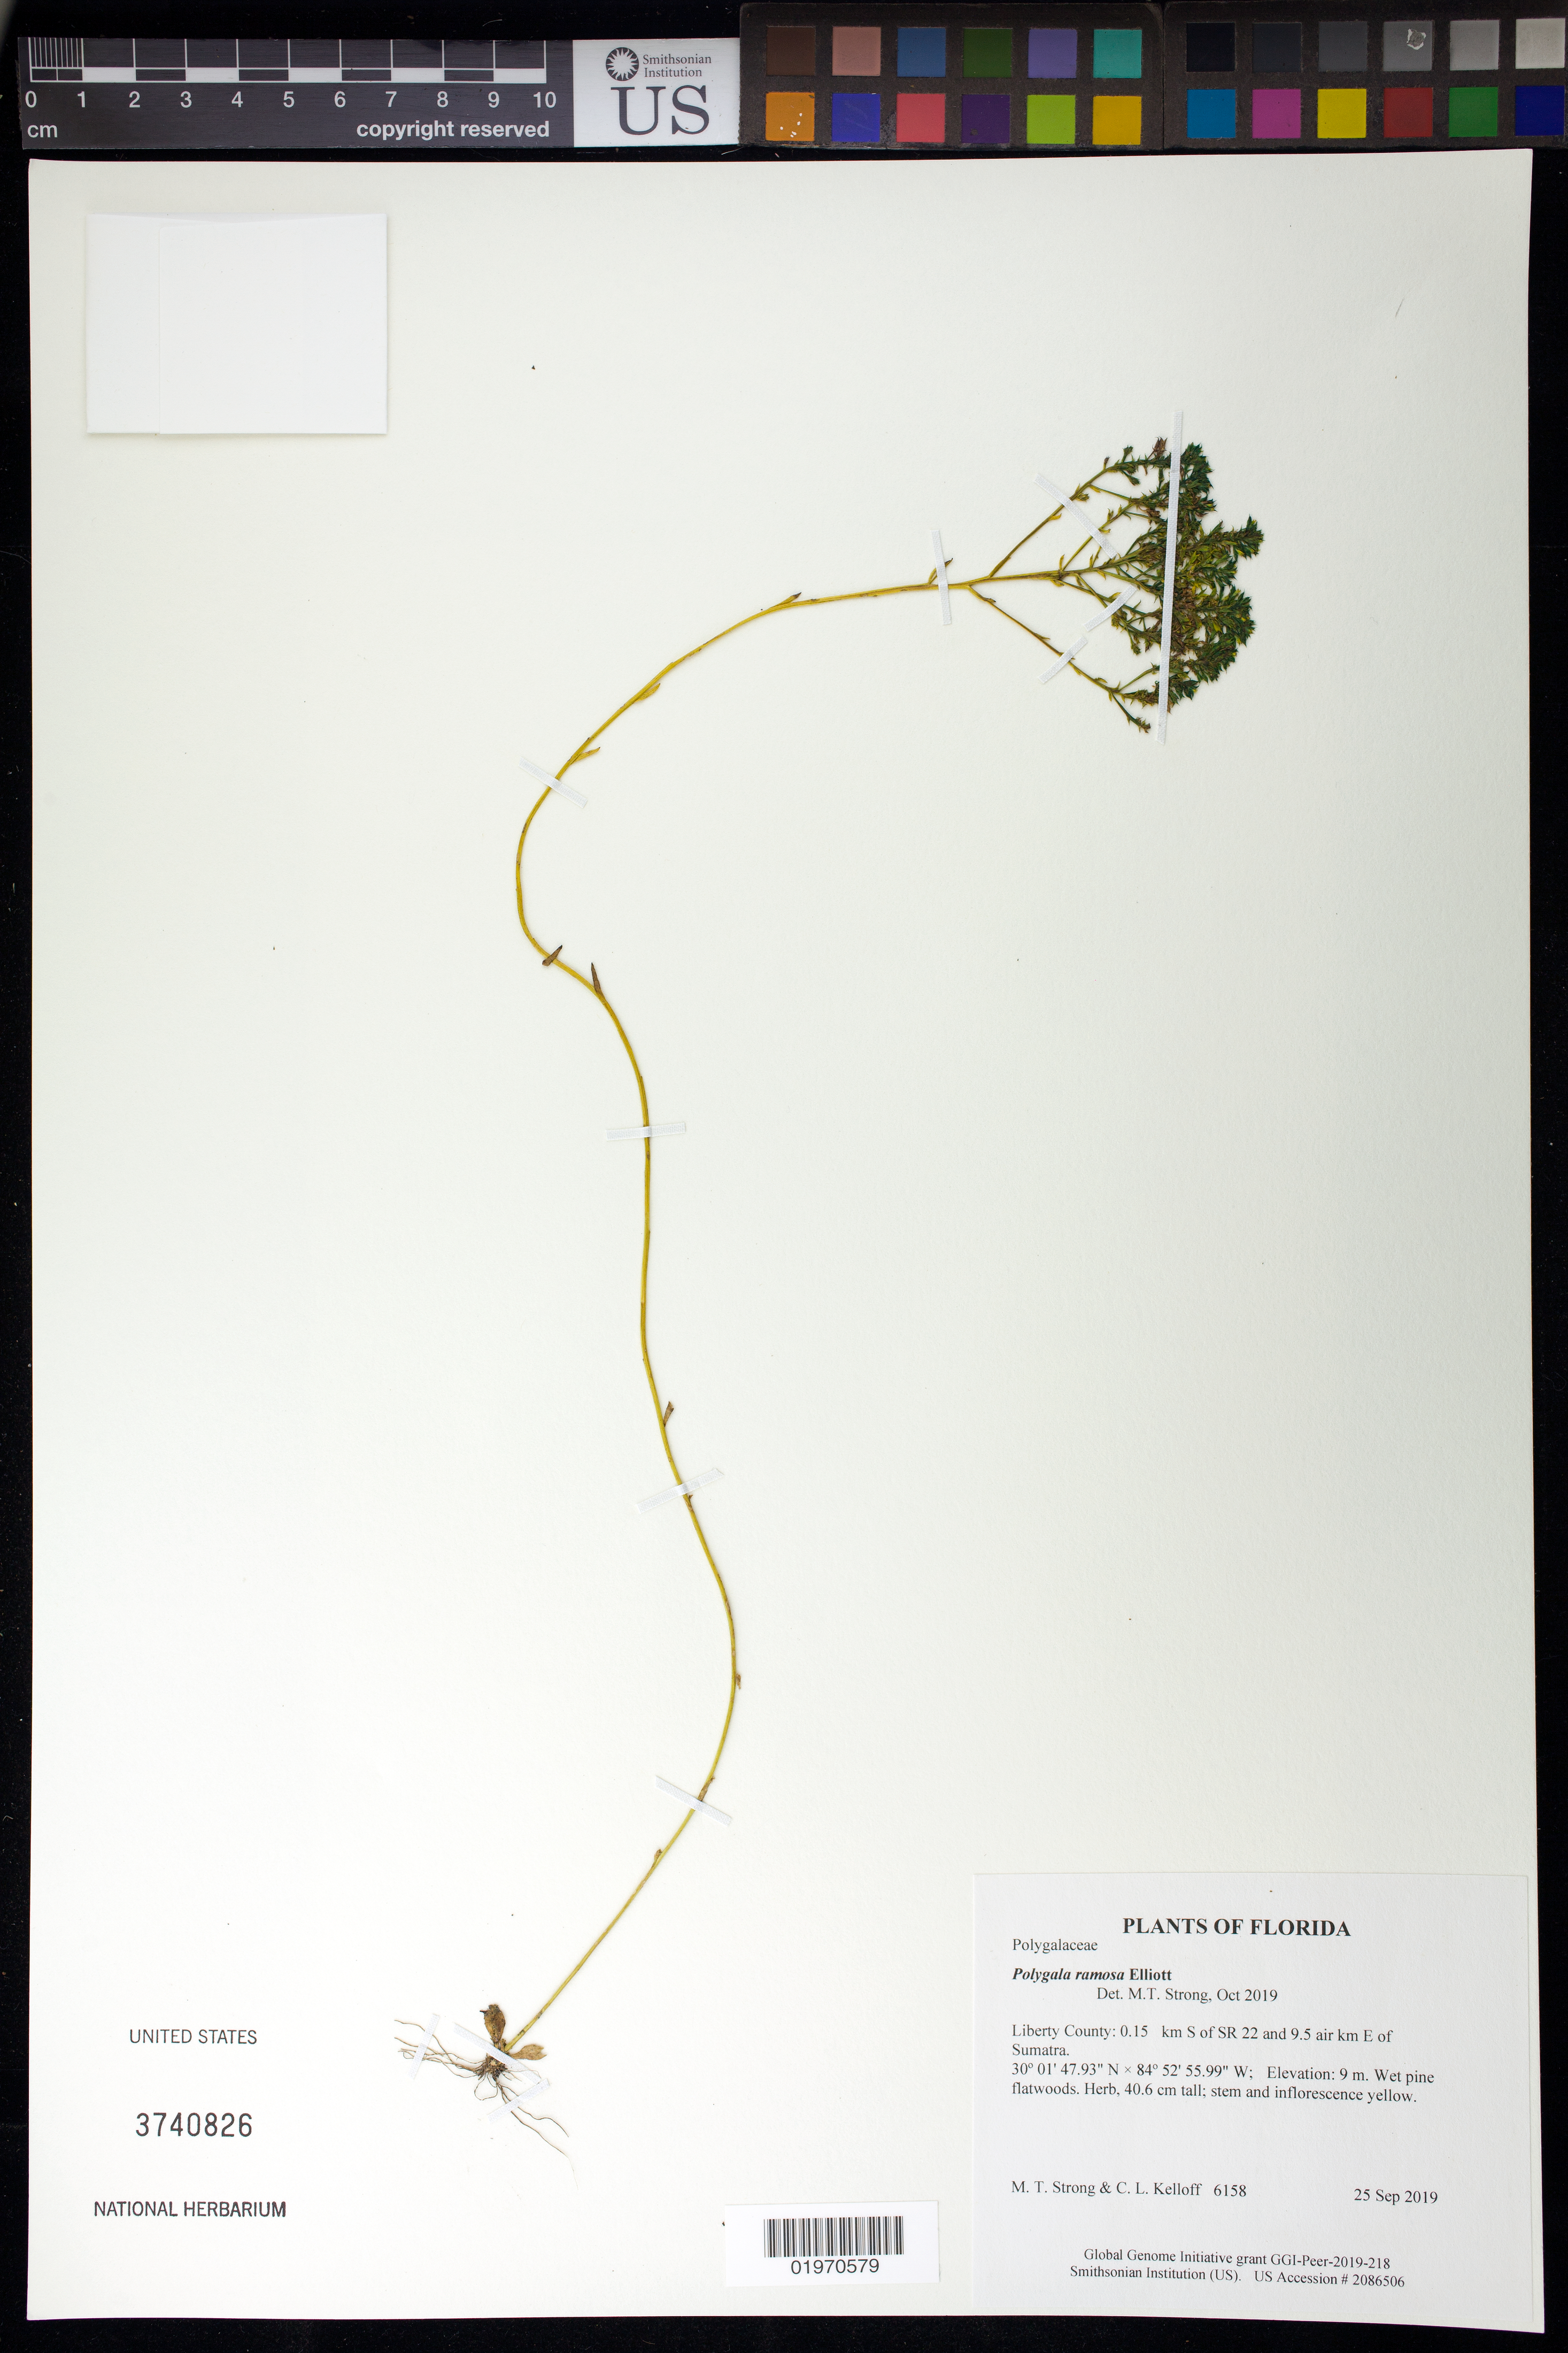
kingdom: Plantae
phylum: Tracheophyta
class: Magnoliopsida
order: Fabales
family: Polygalaceae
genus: Polygala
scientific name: Polygala ramosa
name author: Elliott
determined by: Strong, Mark T., (BOT), Smithsonian Institution - National Museum of Natural History (UNITED STATES)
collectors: M. T. Strong & C. L. Kelloff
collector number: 6158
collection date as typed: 25 Sep 2019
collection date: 2019-09-25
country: United States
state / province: Florida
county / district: Liberty County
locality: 0.15 km S of SR 22 and 9.5 air km E of Sumatra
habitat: Wet pine flatwoods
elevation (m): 9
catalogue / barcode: US 3740826